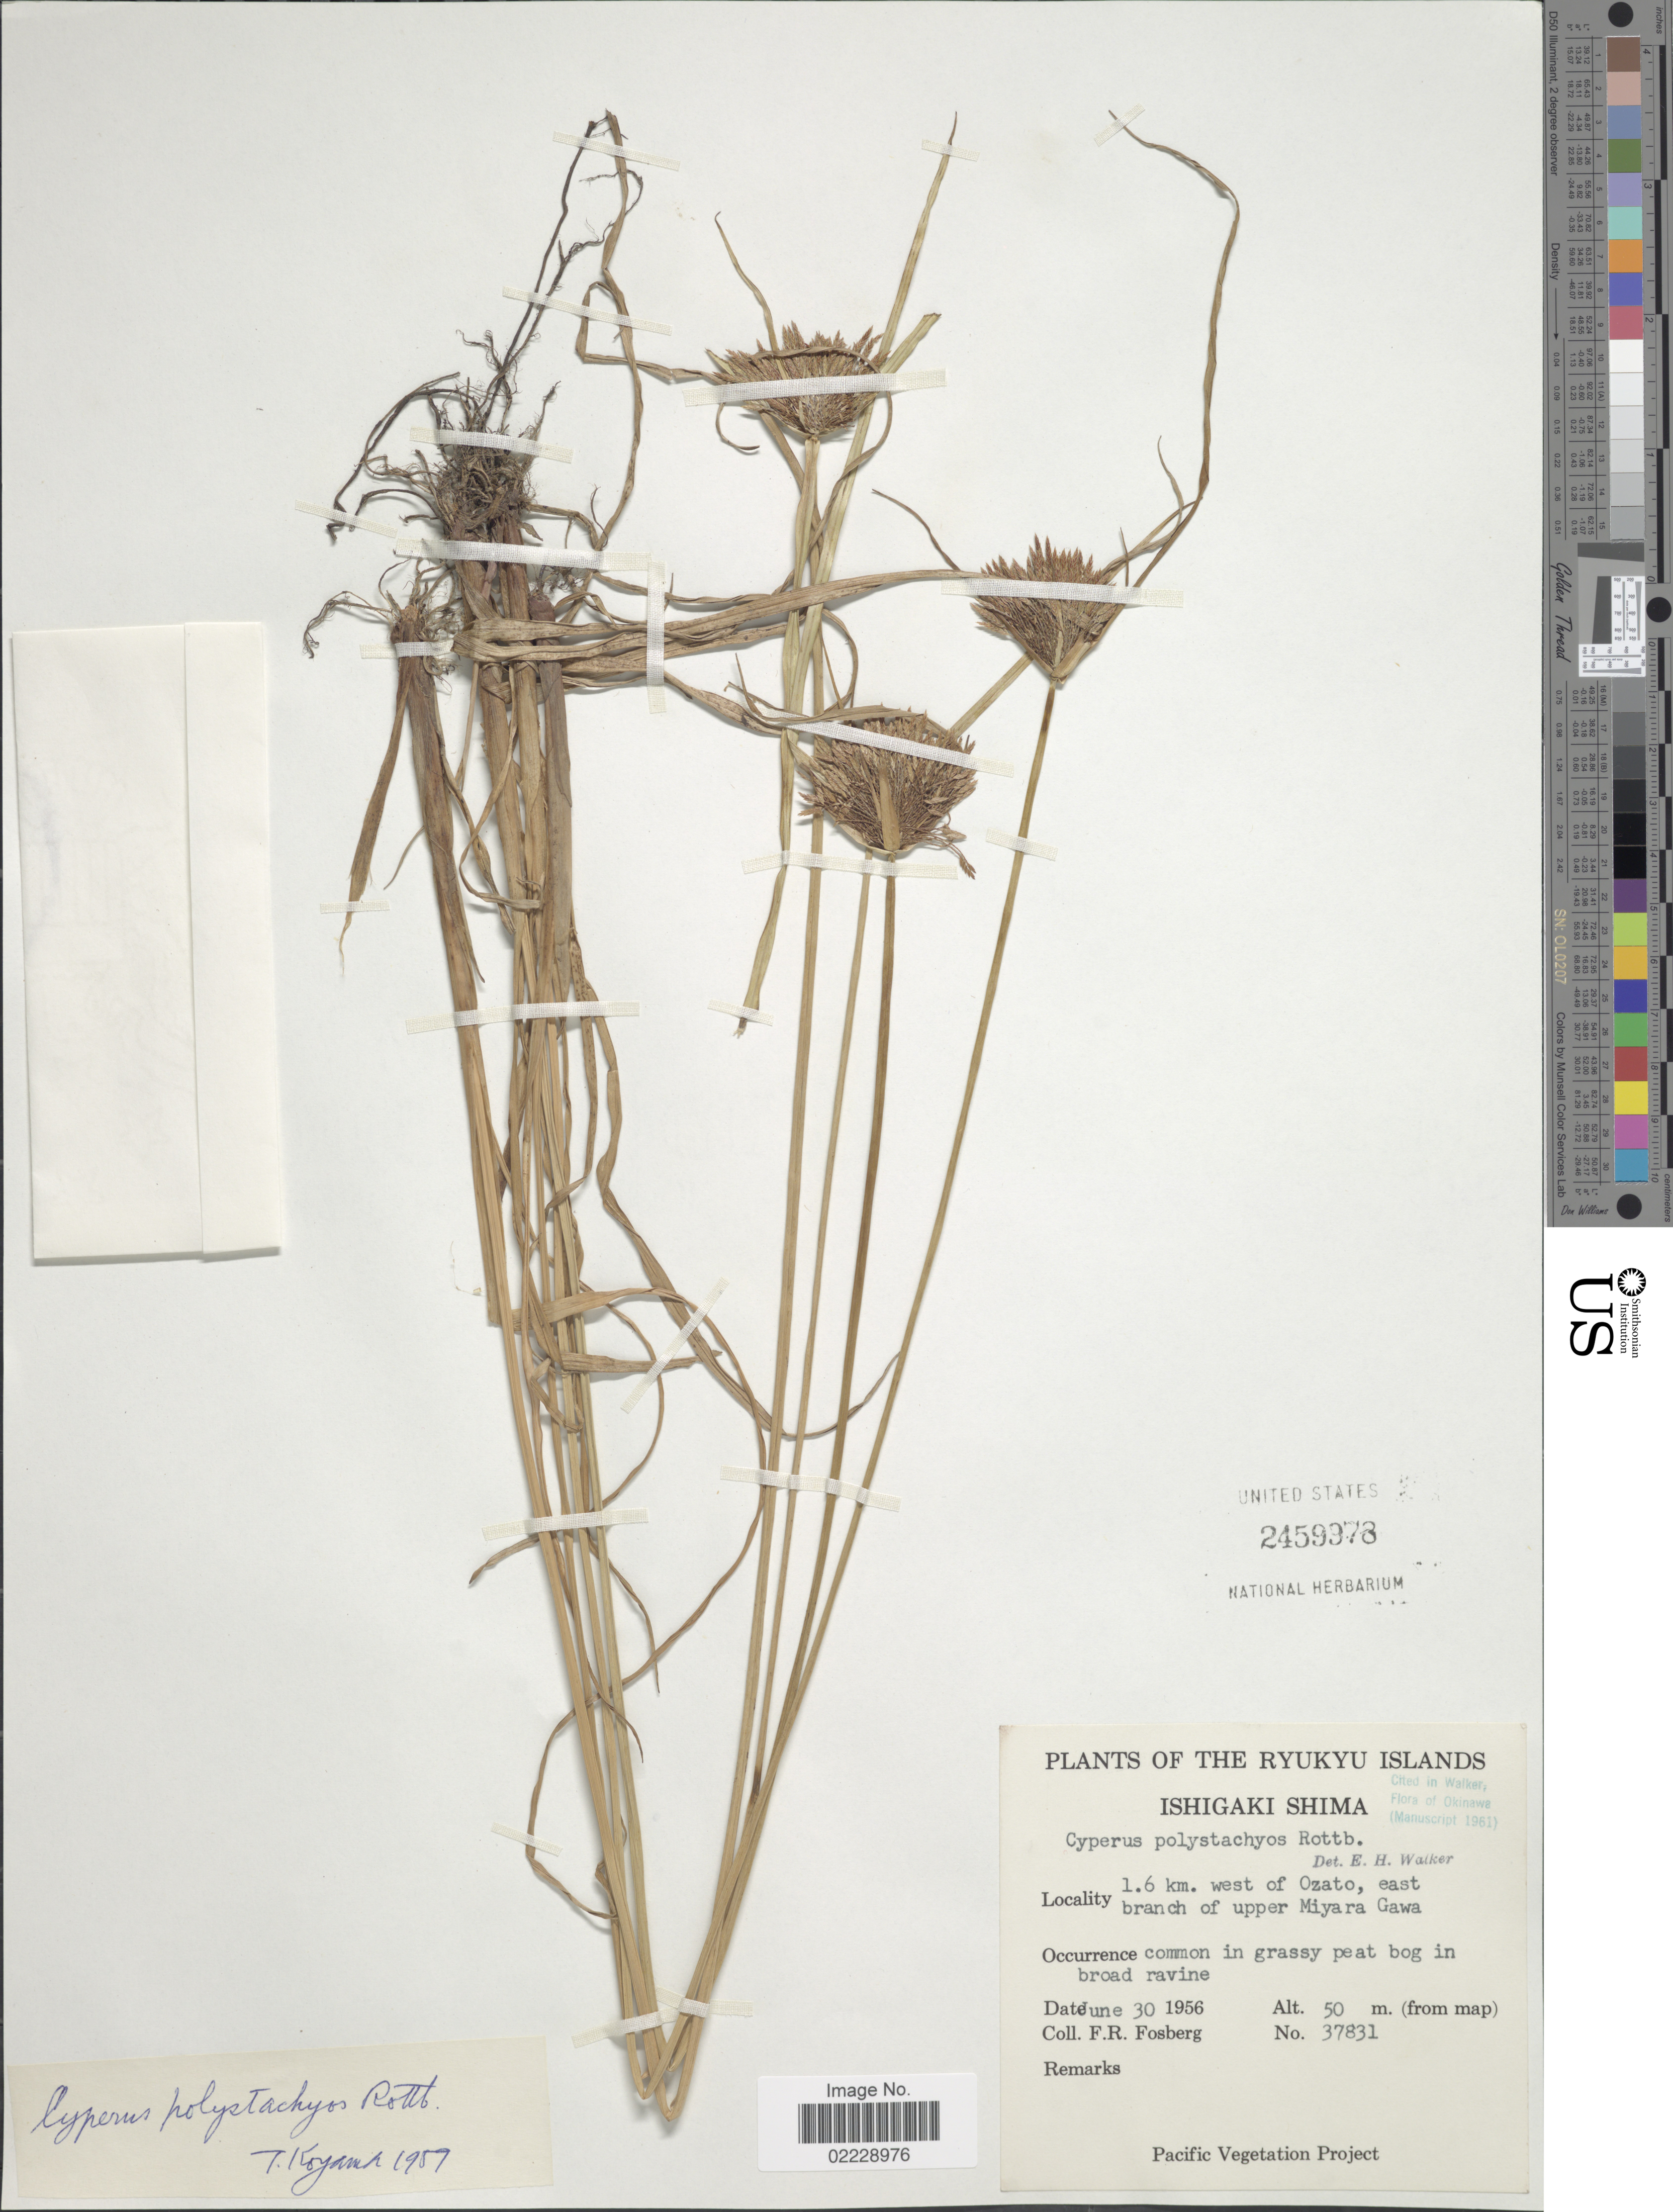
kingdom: Plantae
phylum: Tracheophyta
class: Liliopsida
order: Poales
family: Cyperaceae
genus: Cyperus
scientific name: Cyperus polystachyos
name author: Rottb.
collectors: F. R. Fosberg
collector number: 37831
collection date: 1956-06-30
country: Japan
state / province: Okinawa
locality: Ryukyu Islands. Ishigaki Shima. 1.6 km. west of Ozato, east branch of upper Miyara Gawa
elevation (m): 50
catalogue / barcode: US 2459978